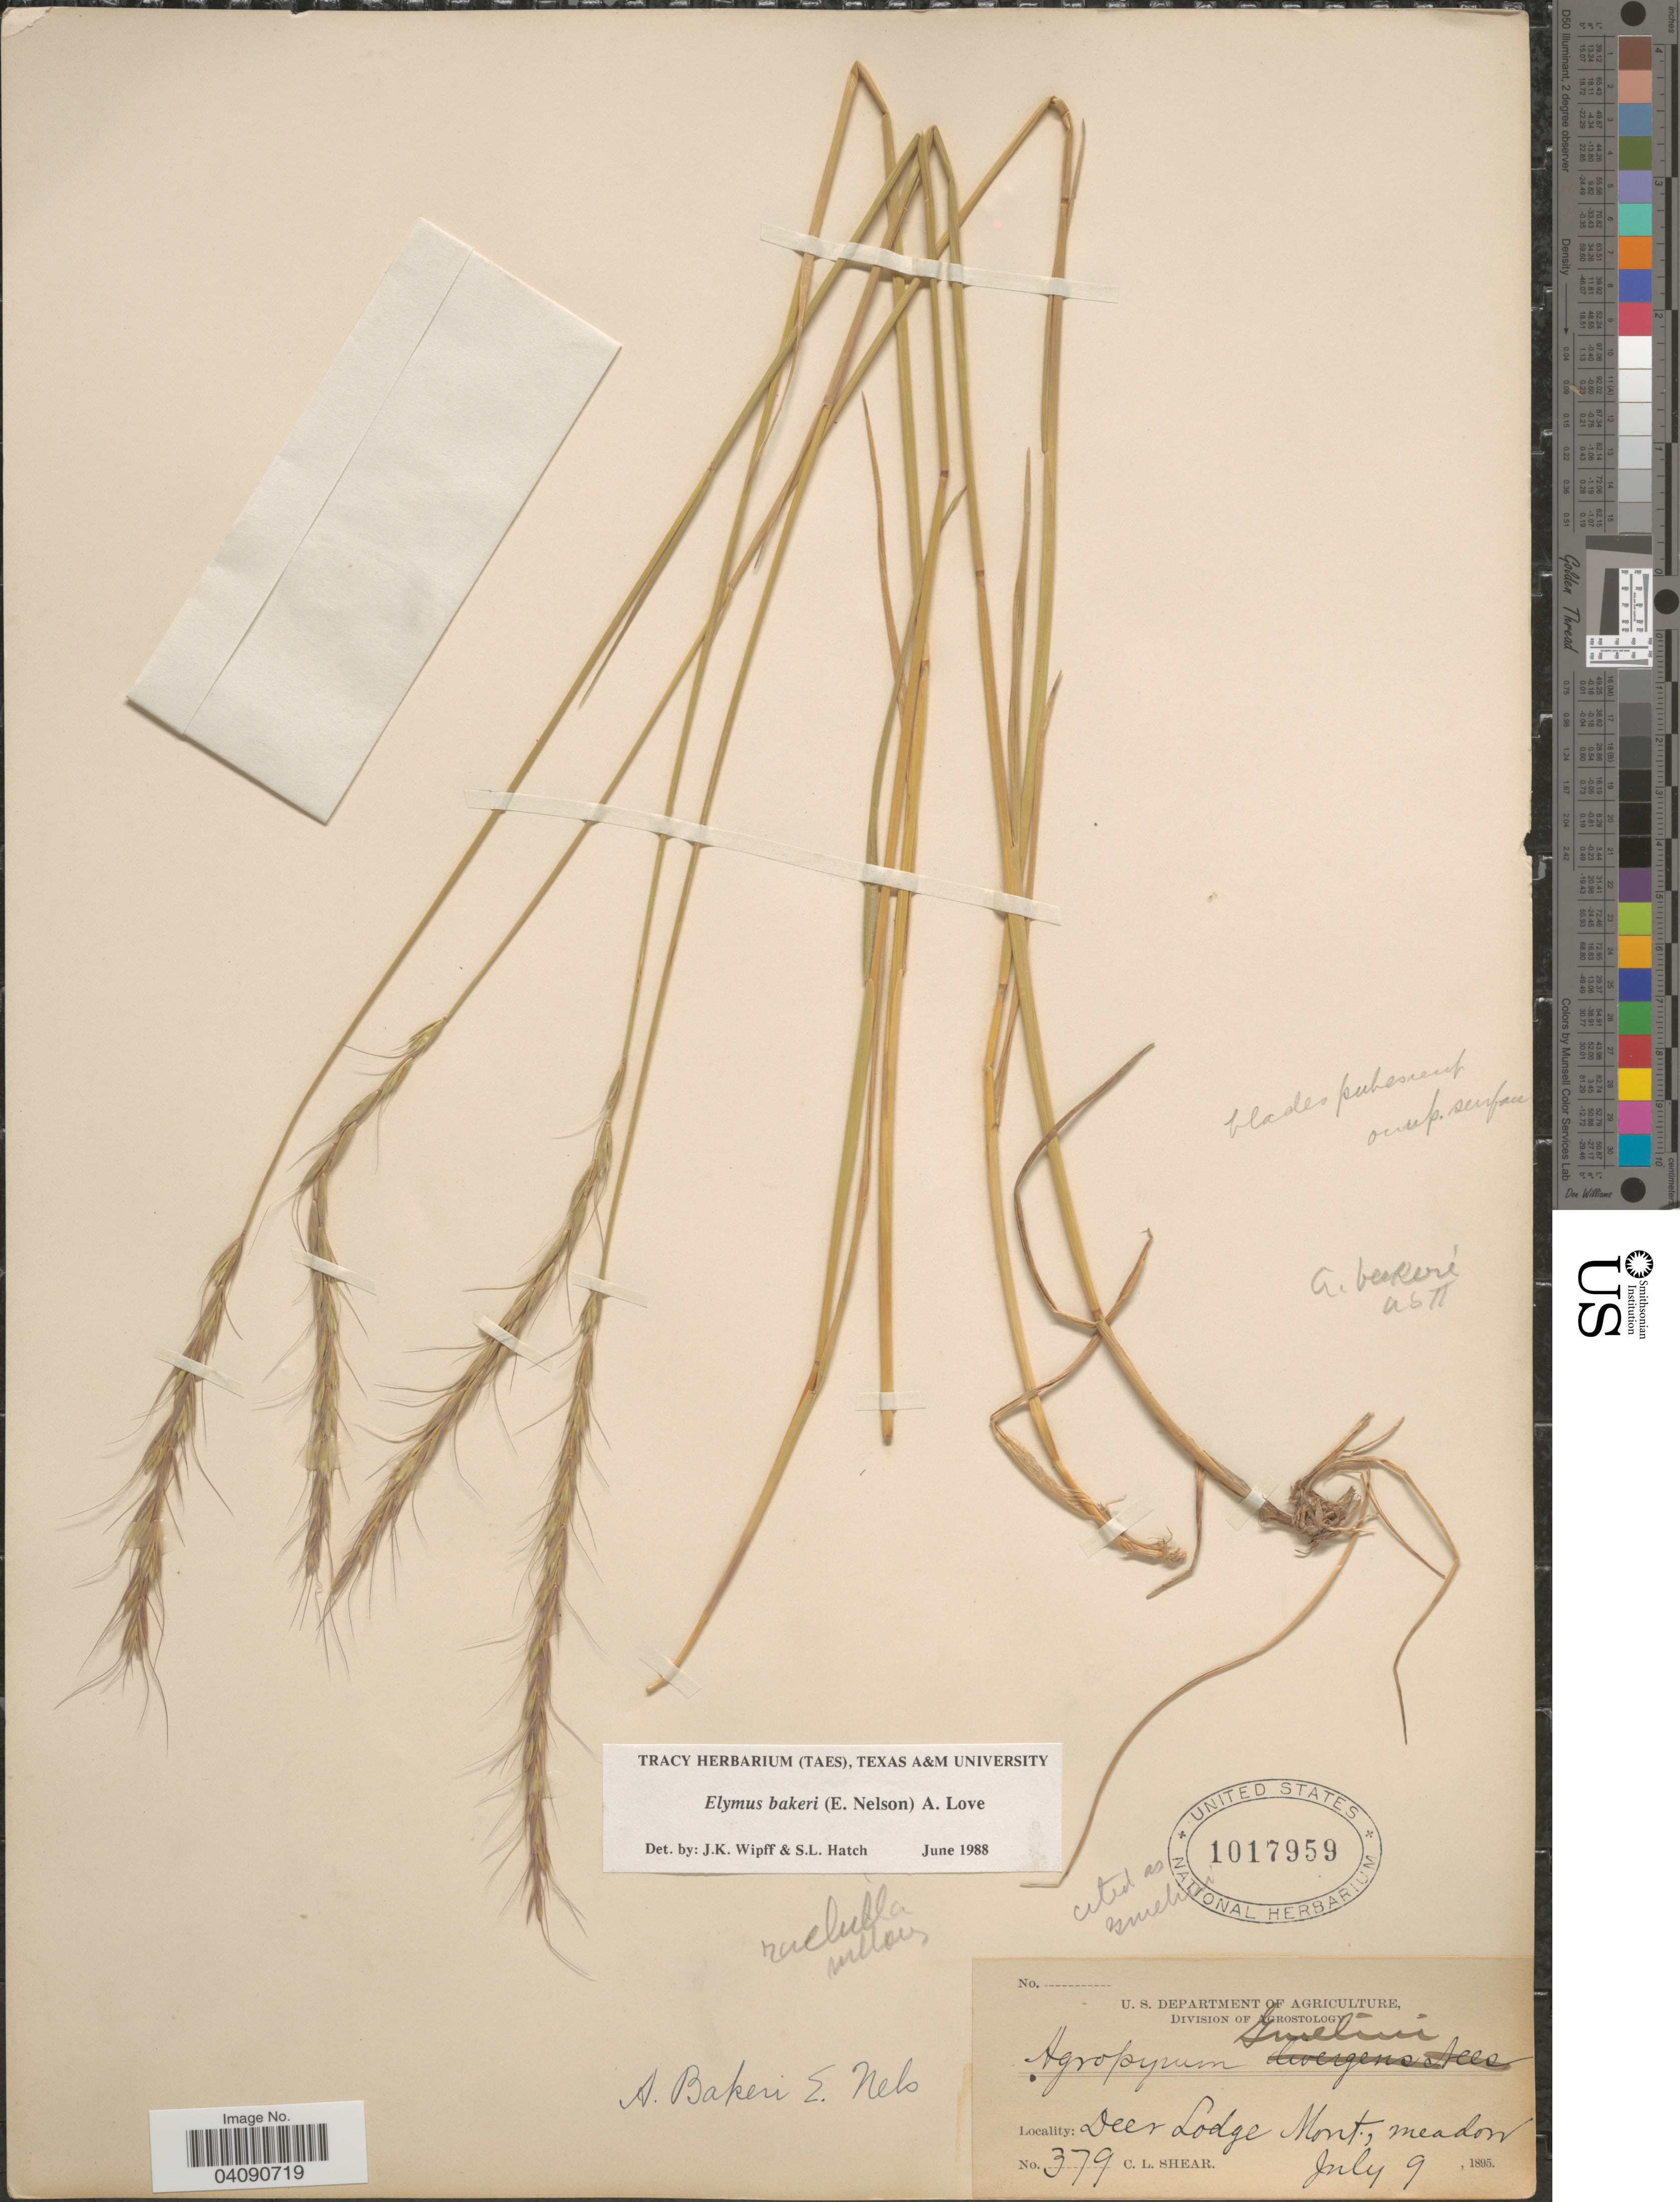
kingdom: Plantae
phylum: Tracheophyta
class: Liliopsida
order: Poales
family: Poaceae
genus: Elymus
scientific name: Elymus bakeri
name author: (E.E. Nelson) Á. Löve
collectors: C. L. Shear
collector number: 379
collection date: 1895-07-09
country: United States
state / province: Montana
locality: Deer Lodge, meadow.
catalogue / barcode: US 1017959